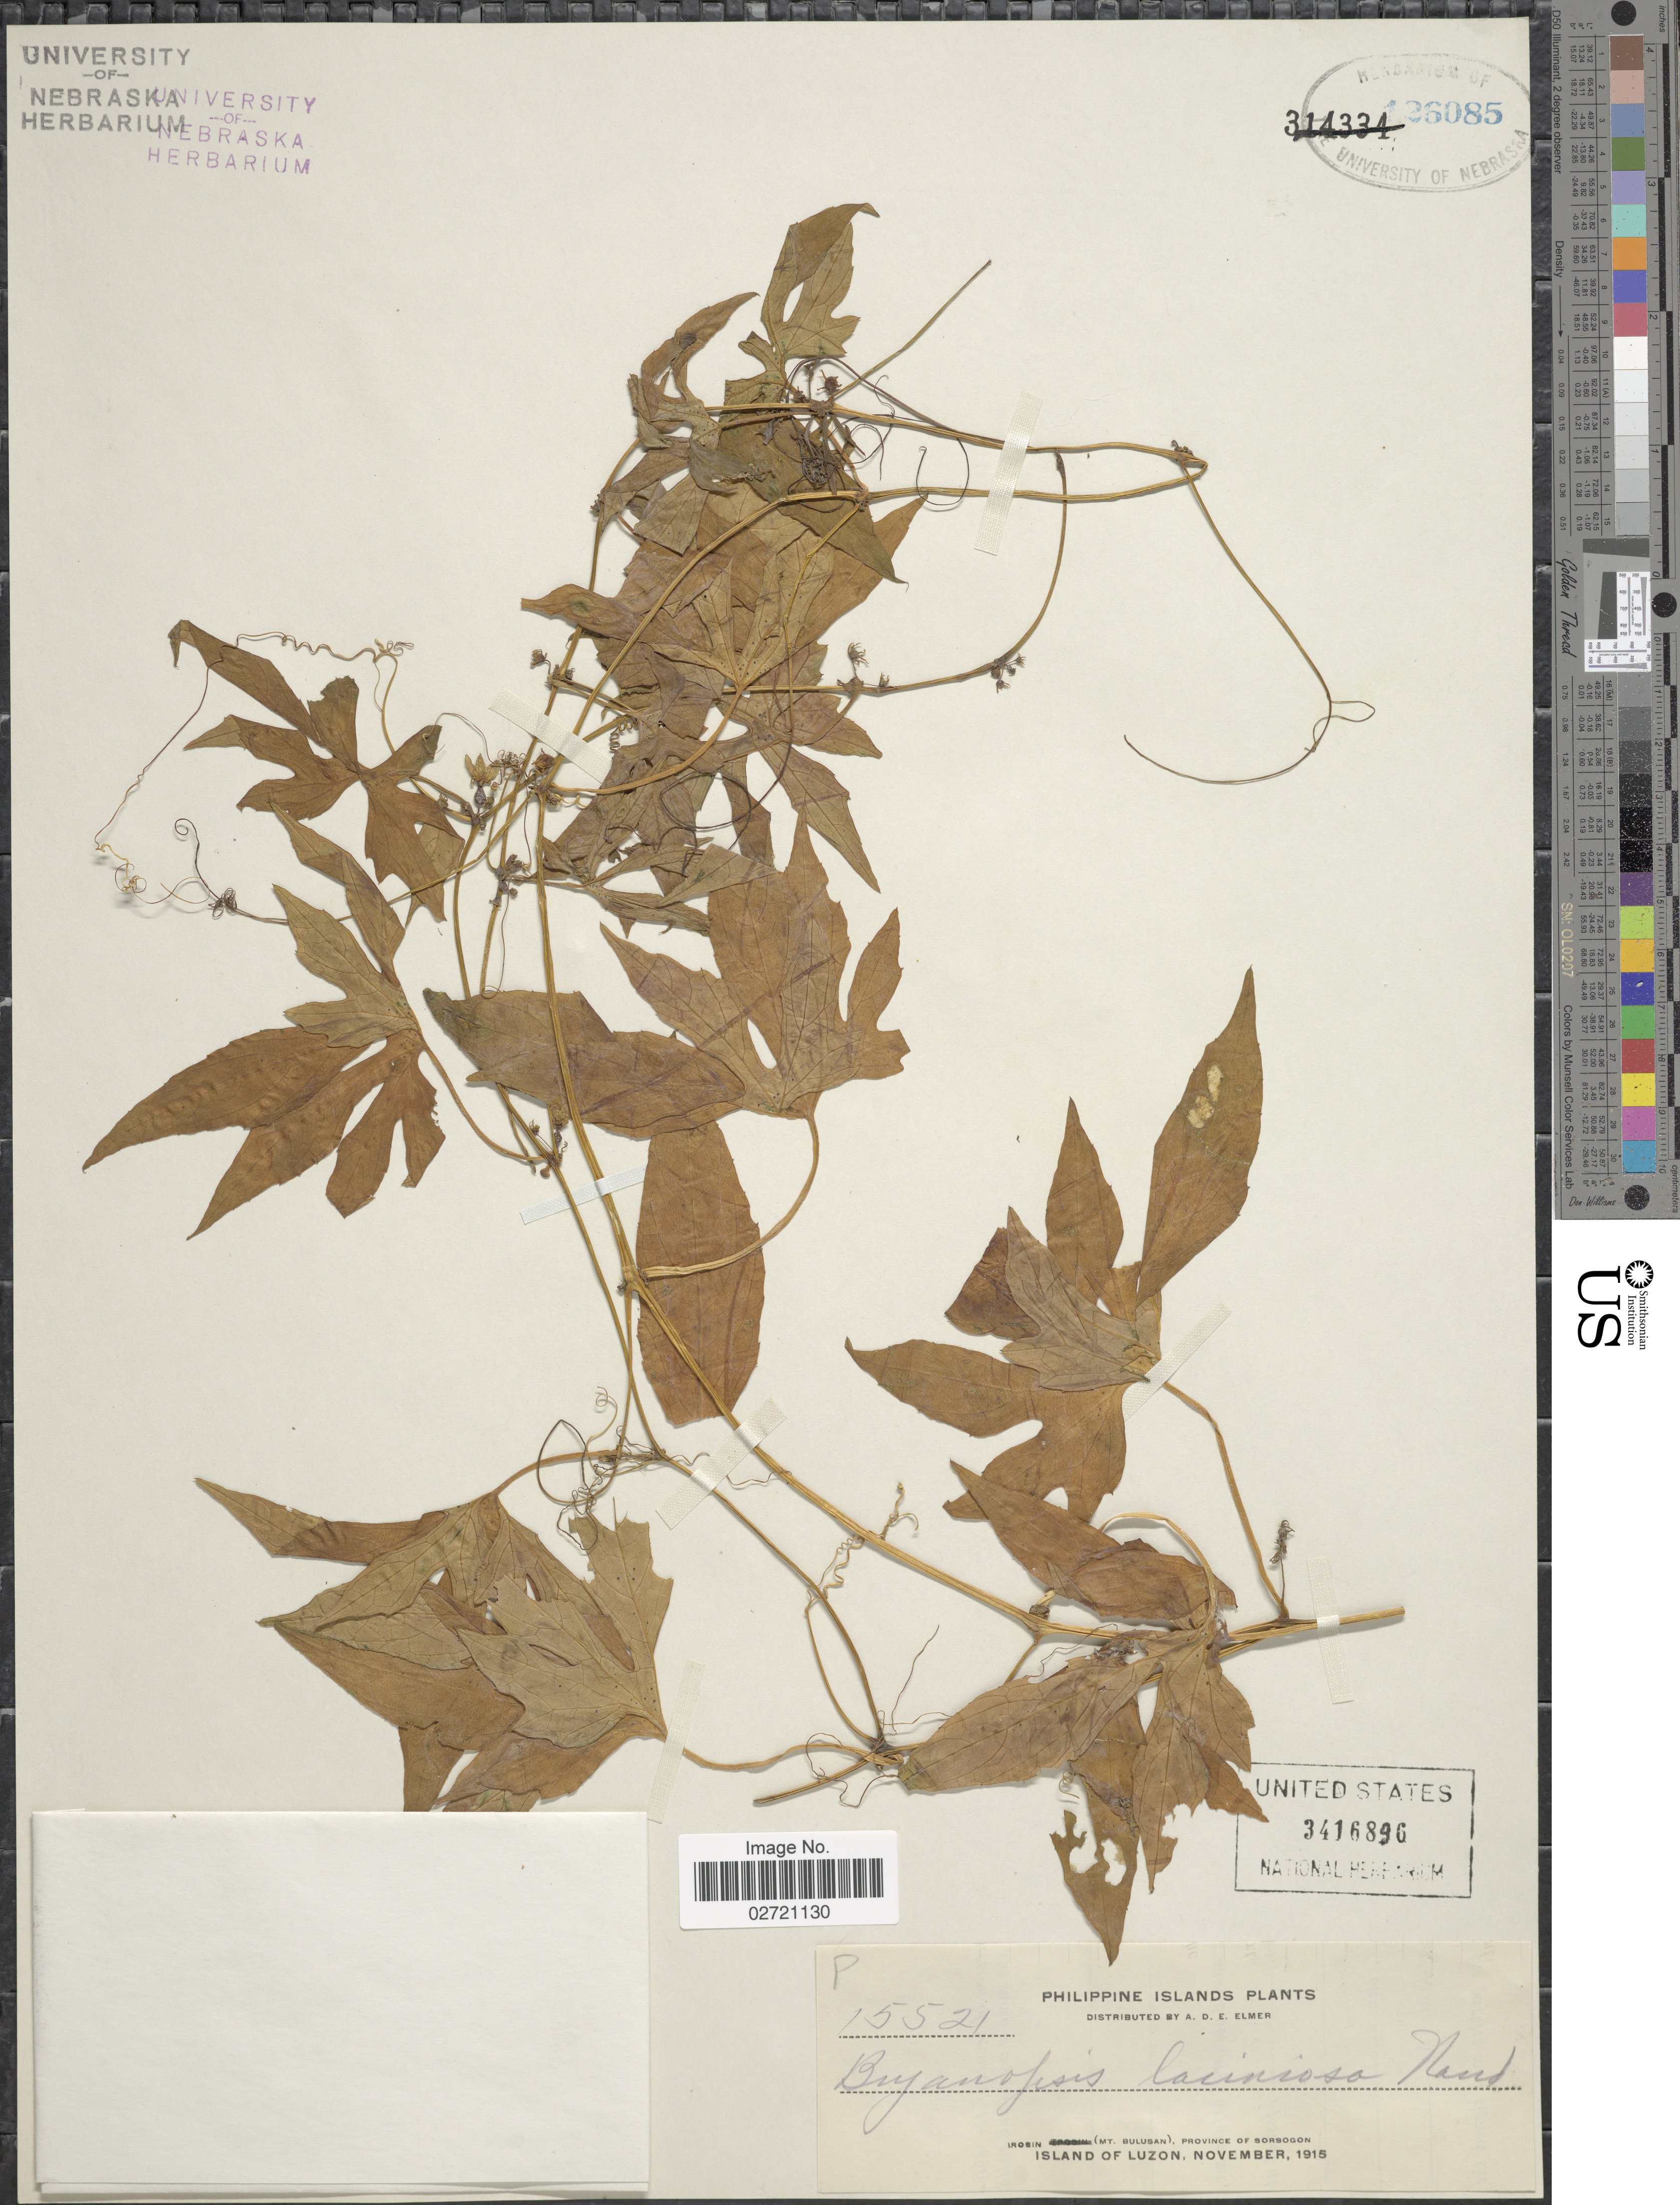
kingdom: Plantae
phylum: Tracheophyta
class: Magnoliopsida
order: Cucurbitales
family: Cucurbitaceae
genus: Diplocyclos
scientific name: Diplocyclos palmatus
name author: (L.) C. Jeffrey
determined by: Strong, Mark T., (BOT), Smithsonian Institution - National Museum of Natural History (UNITED STATES)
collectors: A. D. E. Elmer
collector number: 15521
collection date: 1915-11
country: Philippines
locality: Irosin (Mt. Bulusan), Province of Sorsogon. Island of Luzon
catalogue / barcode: US 3416896